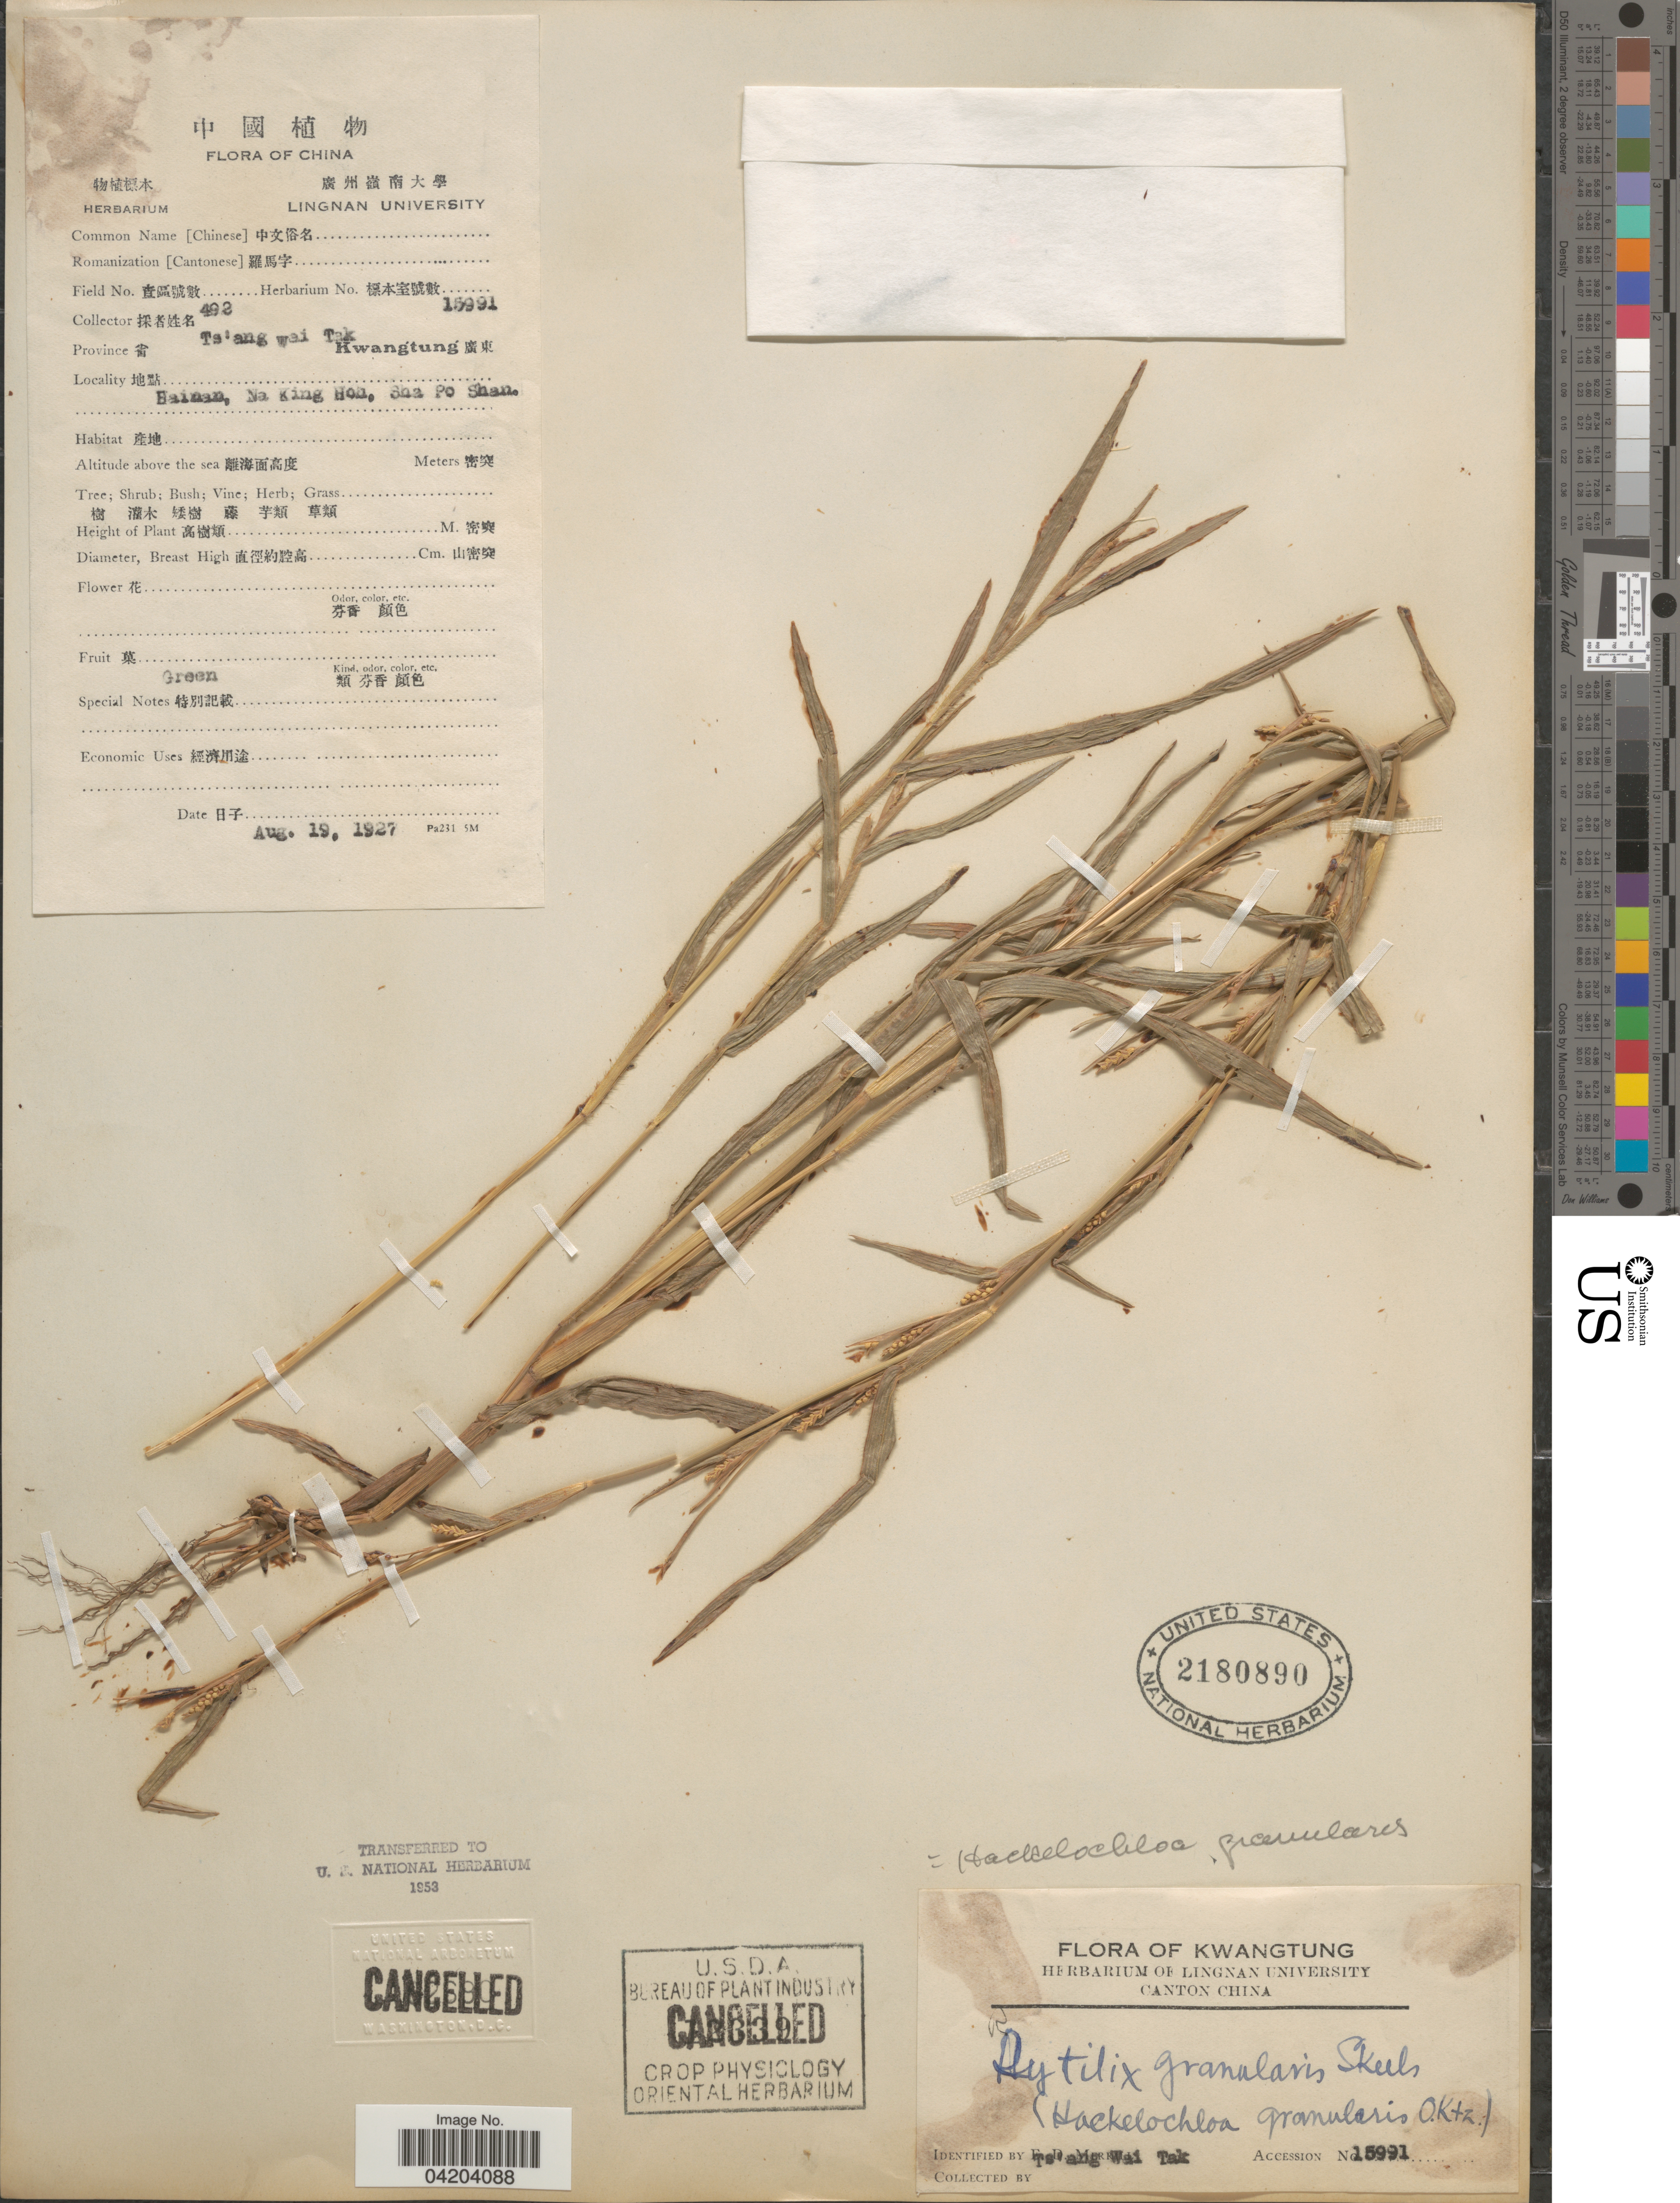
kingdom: Plantae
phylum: Tracheophyta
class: Liliopsida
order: Poales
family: Poaceae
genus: Mnesithea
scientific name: Mnesithea granularis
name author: (L.) de Koning & Sosef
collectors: W. T. Tsang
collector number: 492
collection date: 1927-08-19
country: China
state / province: Guangdong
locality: Province [Foreign script] Kwangtung [Foreign script]. Hainan, Na King Hon, Sha Po Shan.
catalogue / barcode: US 2180890